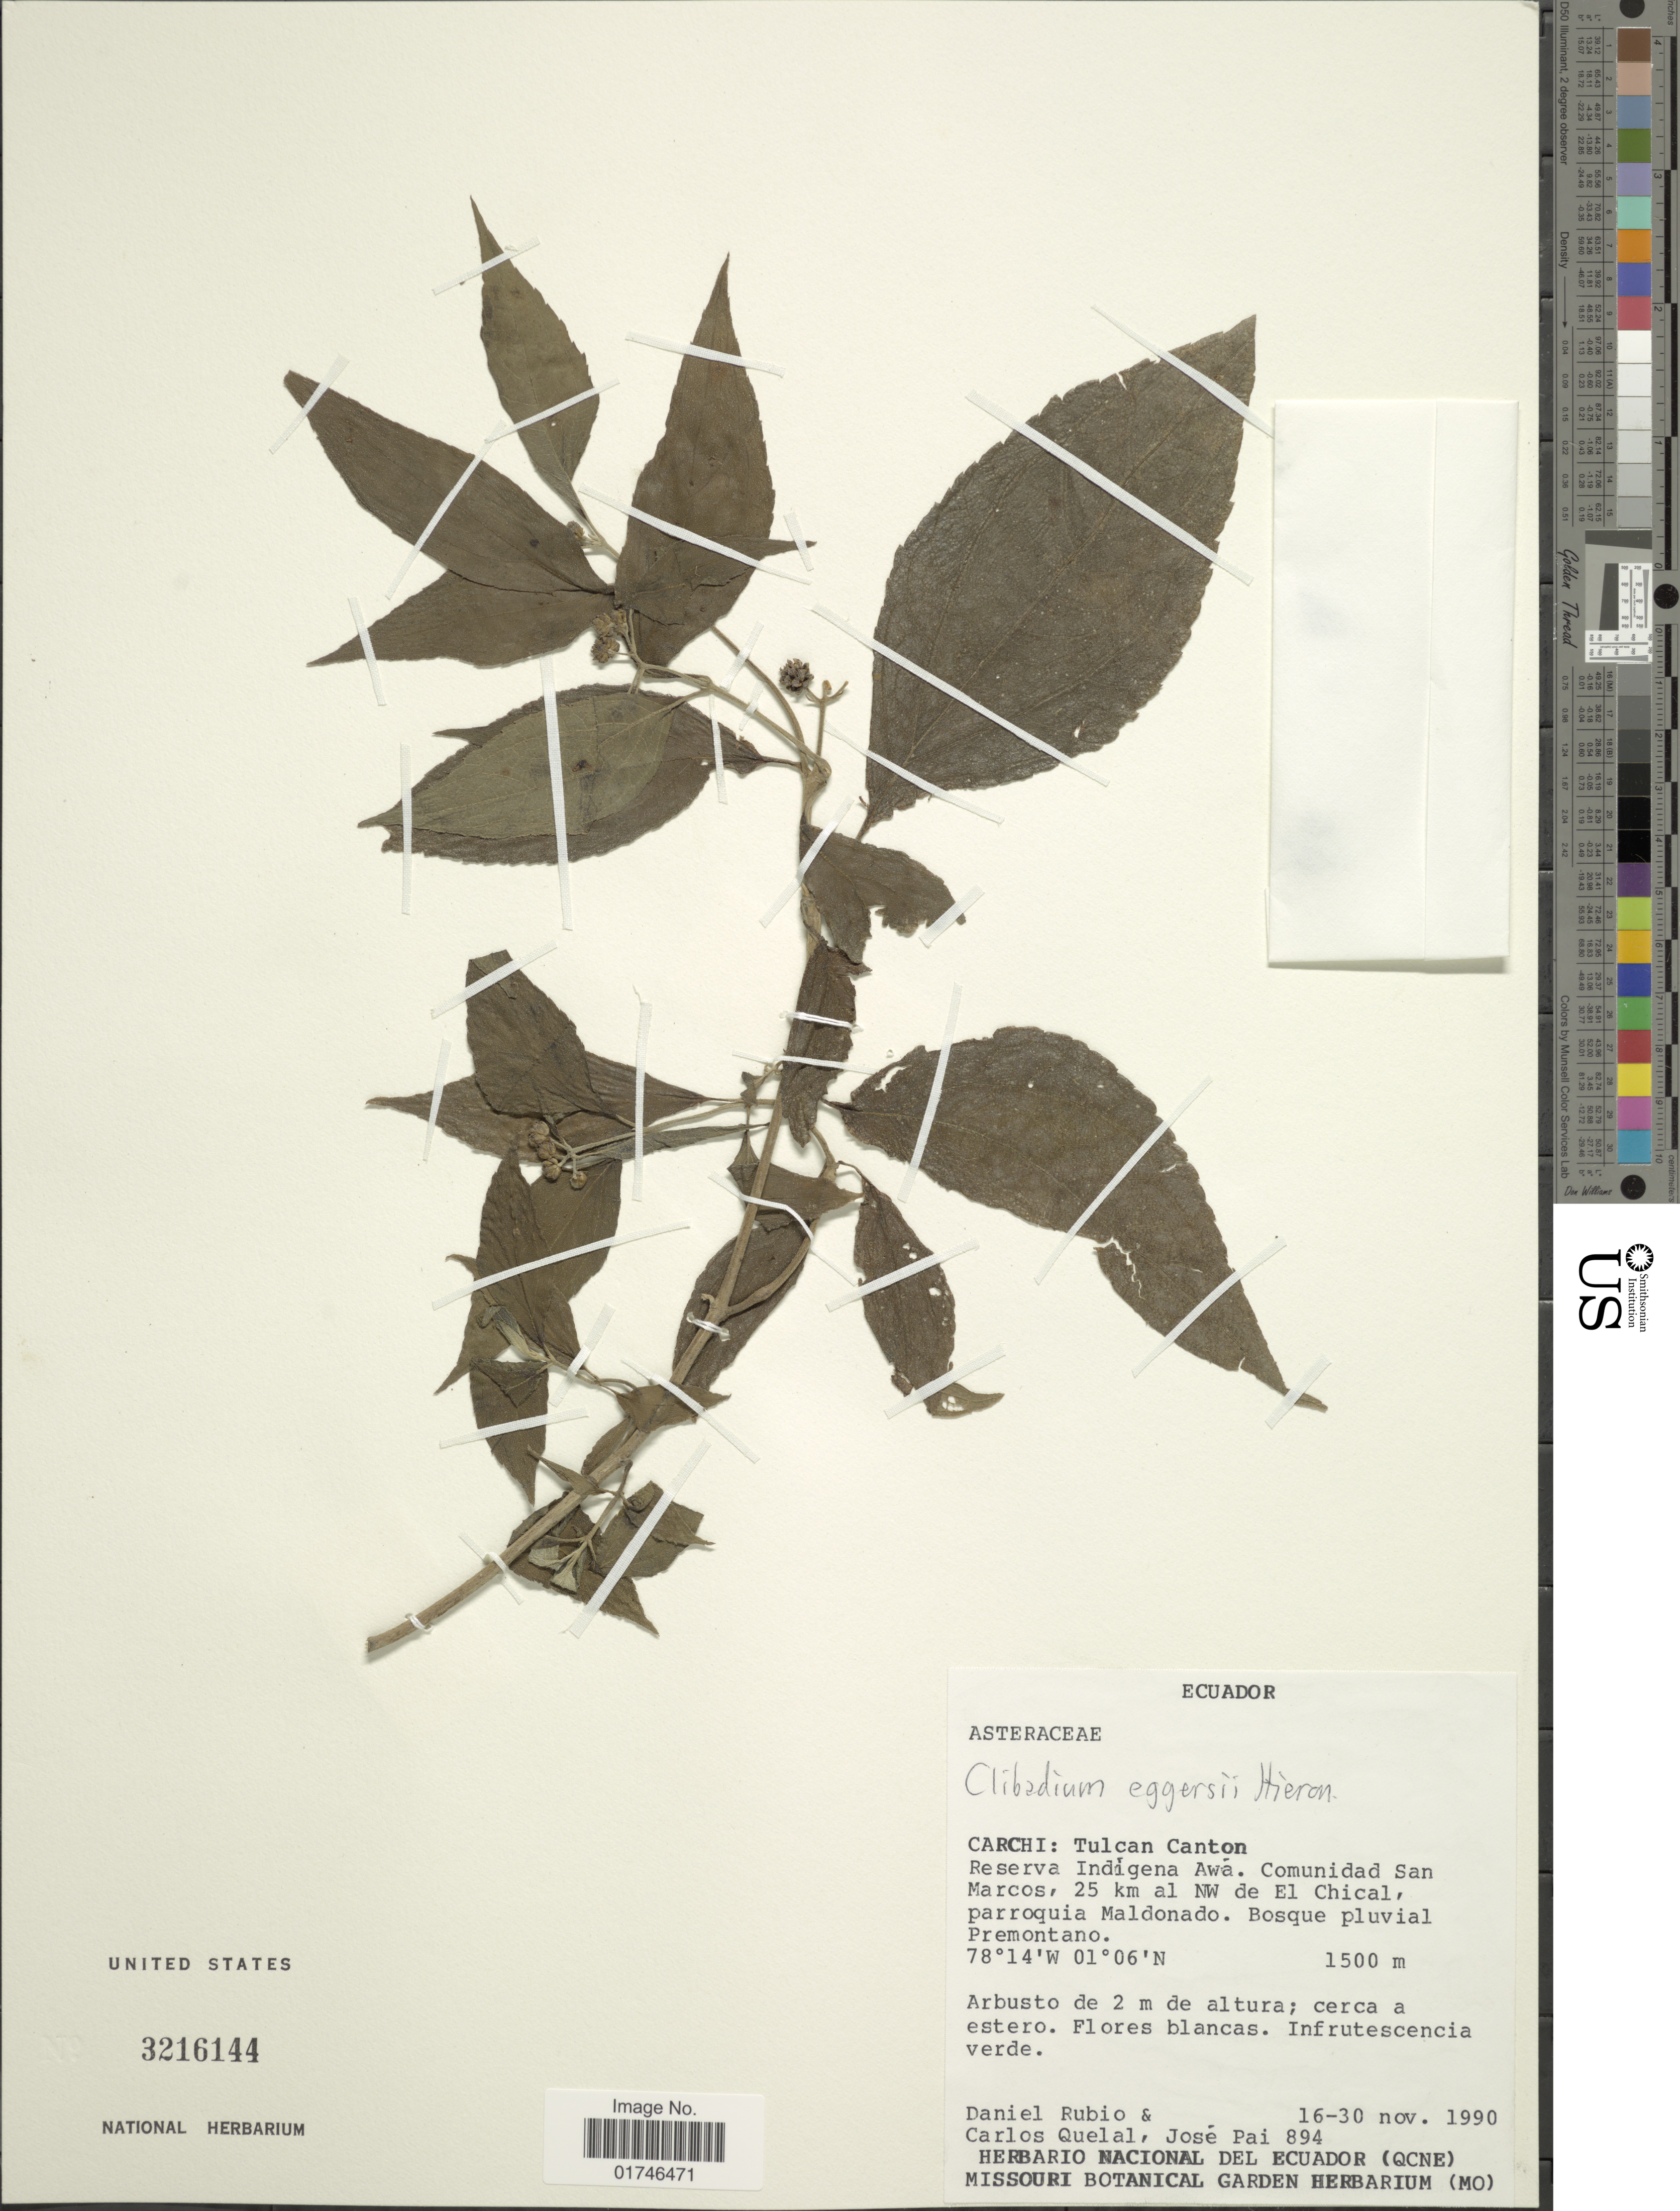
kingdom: Plantae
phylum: Tracheophyta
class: Magnoliopsida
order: Asterales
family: Asteraceae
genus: Clibadium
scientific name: Clibadium eggersii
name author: Hieron.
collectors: D. Rubio, C. Quelal & J. Pai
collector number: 894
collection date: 1990-11-16/1990-11-30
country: Ecuador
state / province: Carchi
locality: Tuclan Canton, Reserva Indigena Awa. Comunidad San Marcos, 25 km al NW de El Chical, parroquia Maldonado.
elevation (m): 1500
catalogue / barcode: US 3216144